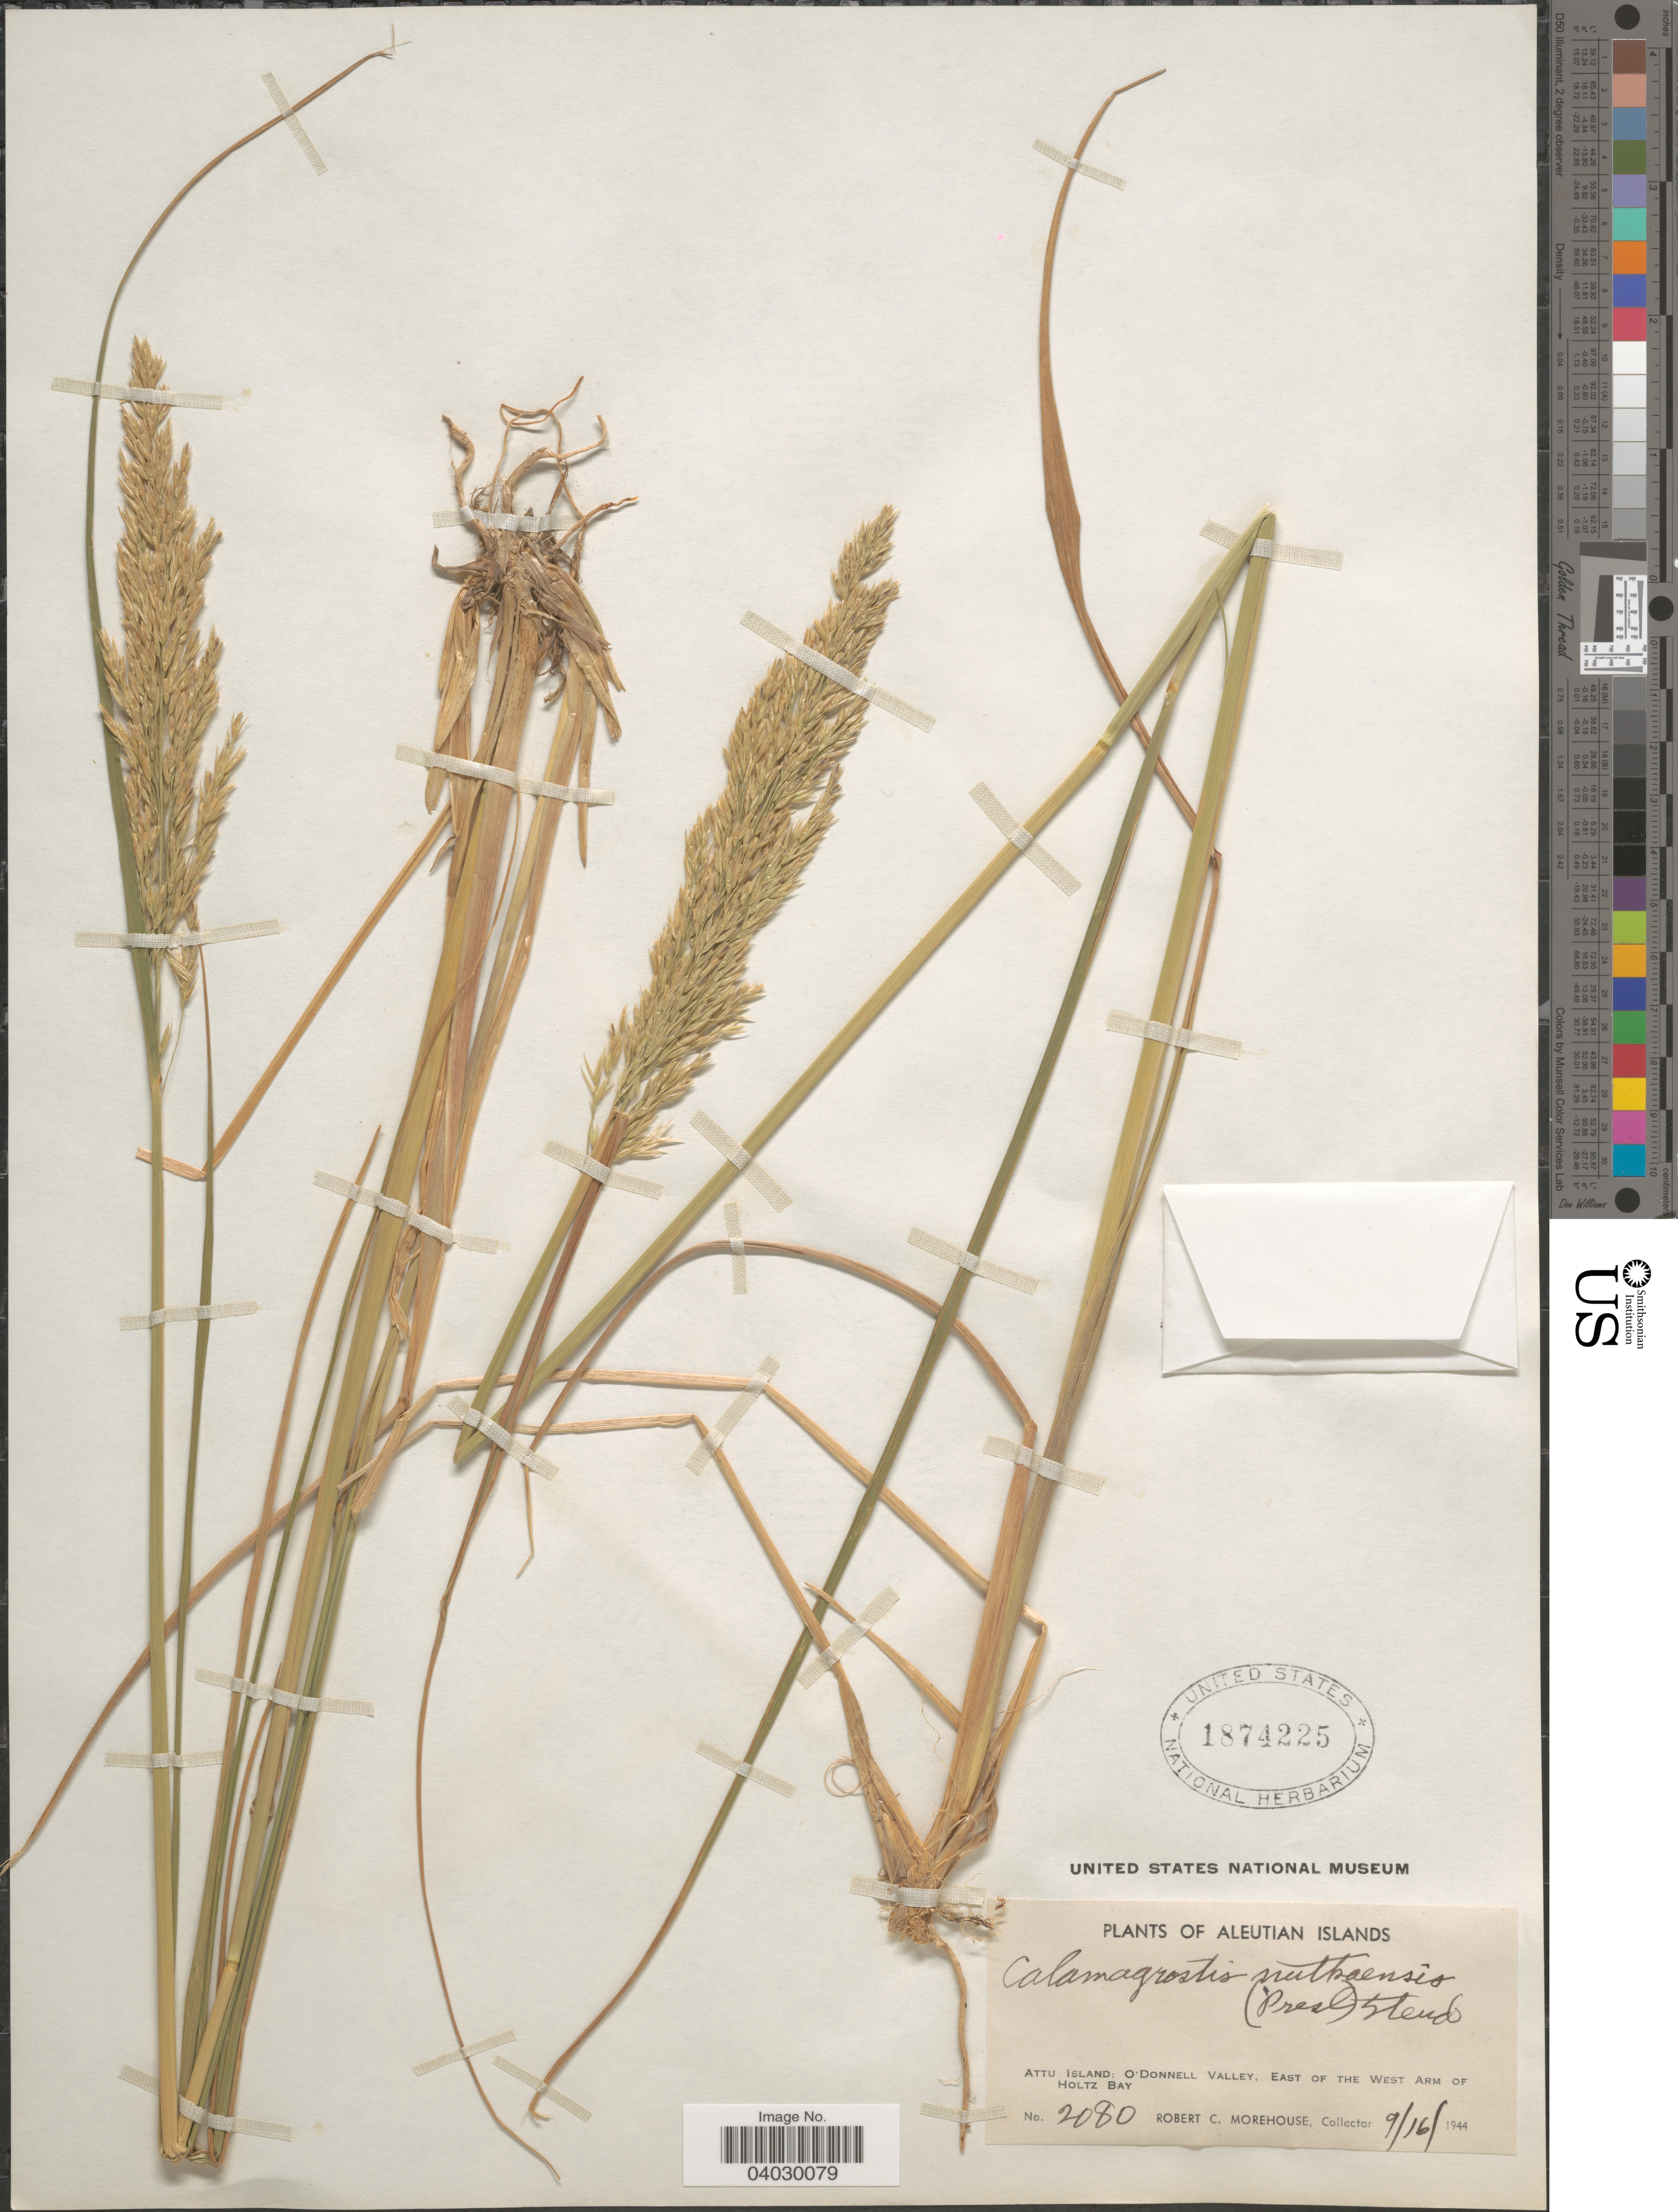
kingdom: Plantae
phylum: Tracheophyta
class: Liliopsida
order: Poales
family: Poaceae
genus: Calamagrostis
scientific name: Calamagrostis nutkaensis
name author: (J. Presl) Steud.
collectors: R. Morehouse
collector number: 2080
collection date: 1944-09-16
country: United States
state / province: Alaska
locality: Aleutian Islands. Attu Island: O'Donnell Valley, East of the West Arm of Holtz Bay.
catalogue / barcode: US 1874225